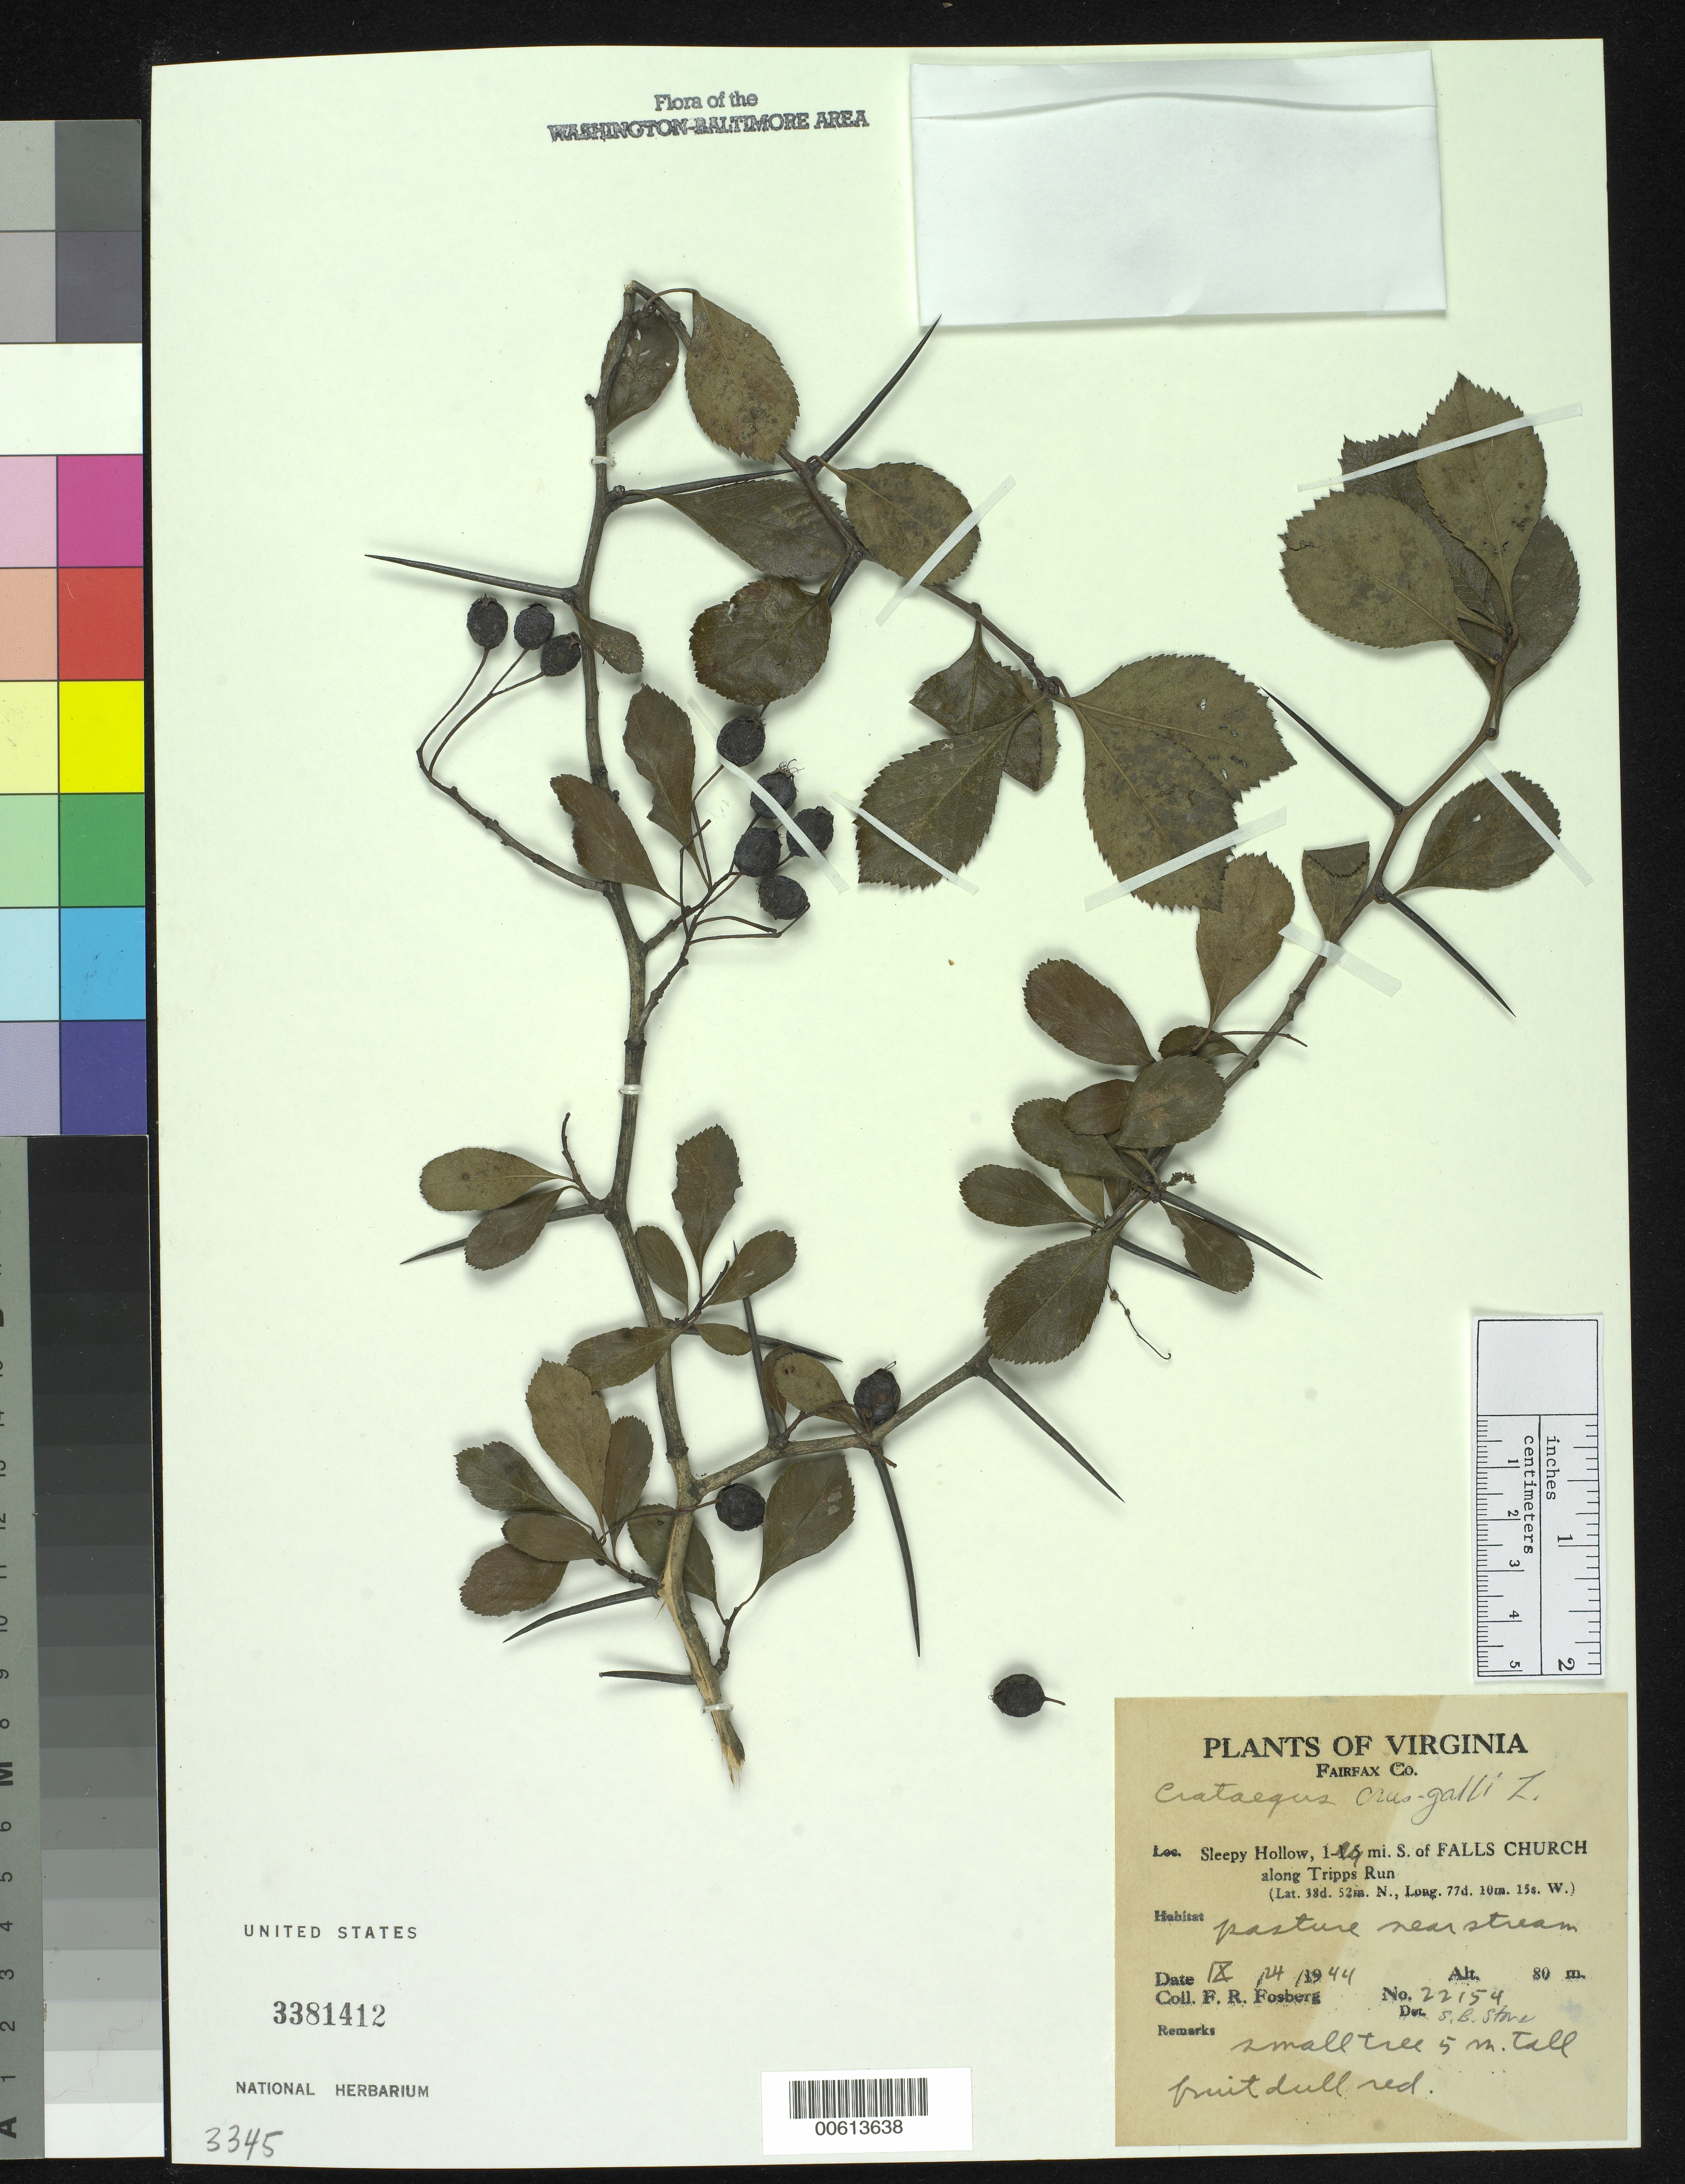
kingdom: Plantae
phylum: Tracheophyta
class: Magnoliopsida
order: Rosales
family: Rosaceae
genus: Crataegus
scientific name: Crataegus crus-galli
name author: L.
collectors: F. R. Fosberg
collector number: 23154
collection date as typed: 24 Sep 1944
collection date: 1944-09-24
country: United States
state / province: Virginia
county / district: Fairfax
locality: Sleepy Hollow, S of Falls Church along Tripps Run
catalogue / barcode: US 3381412